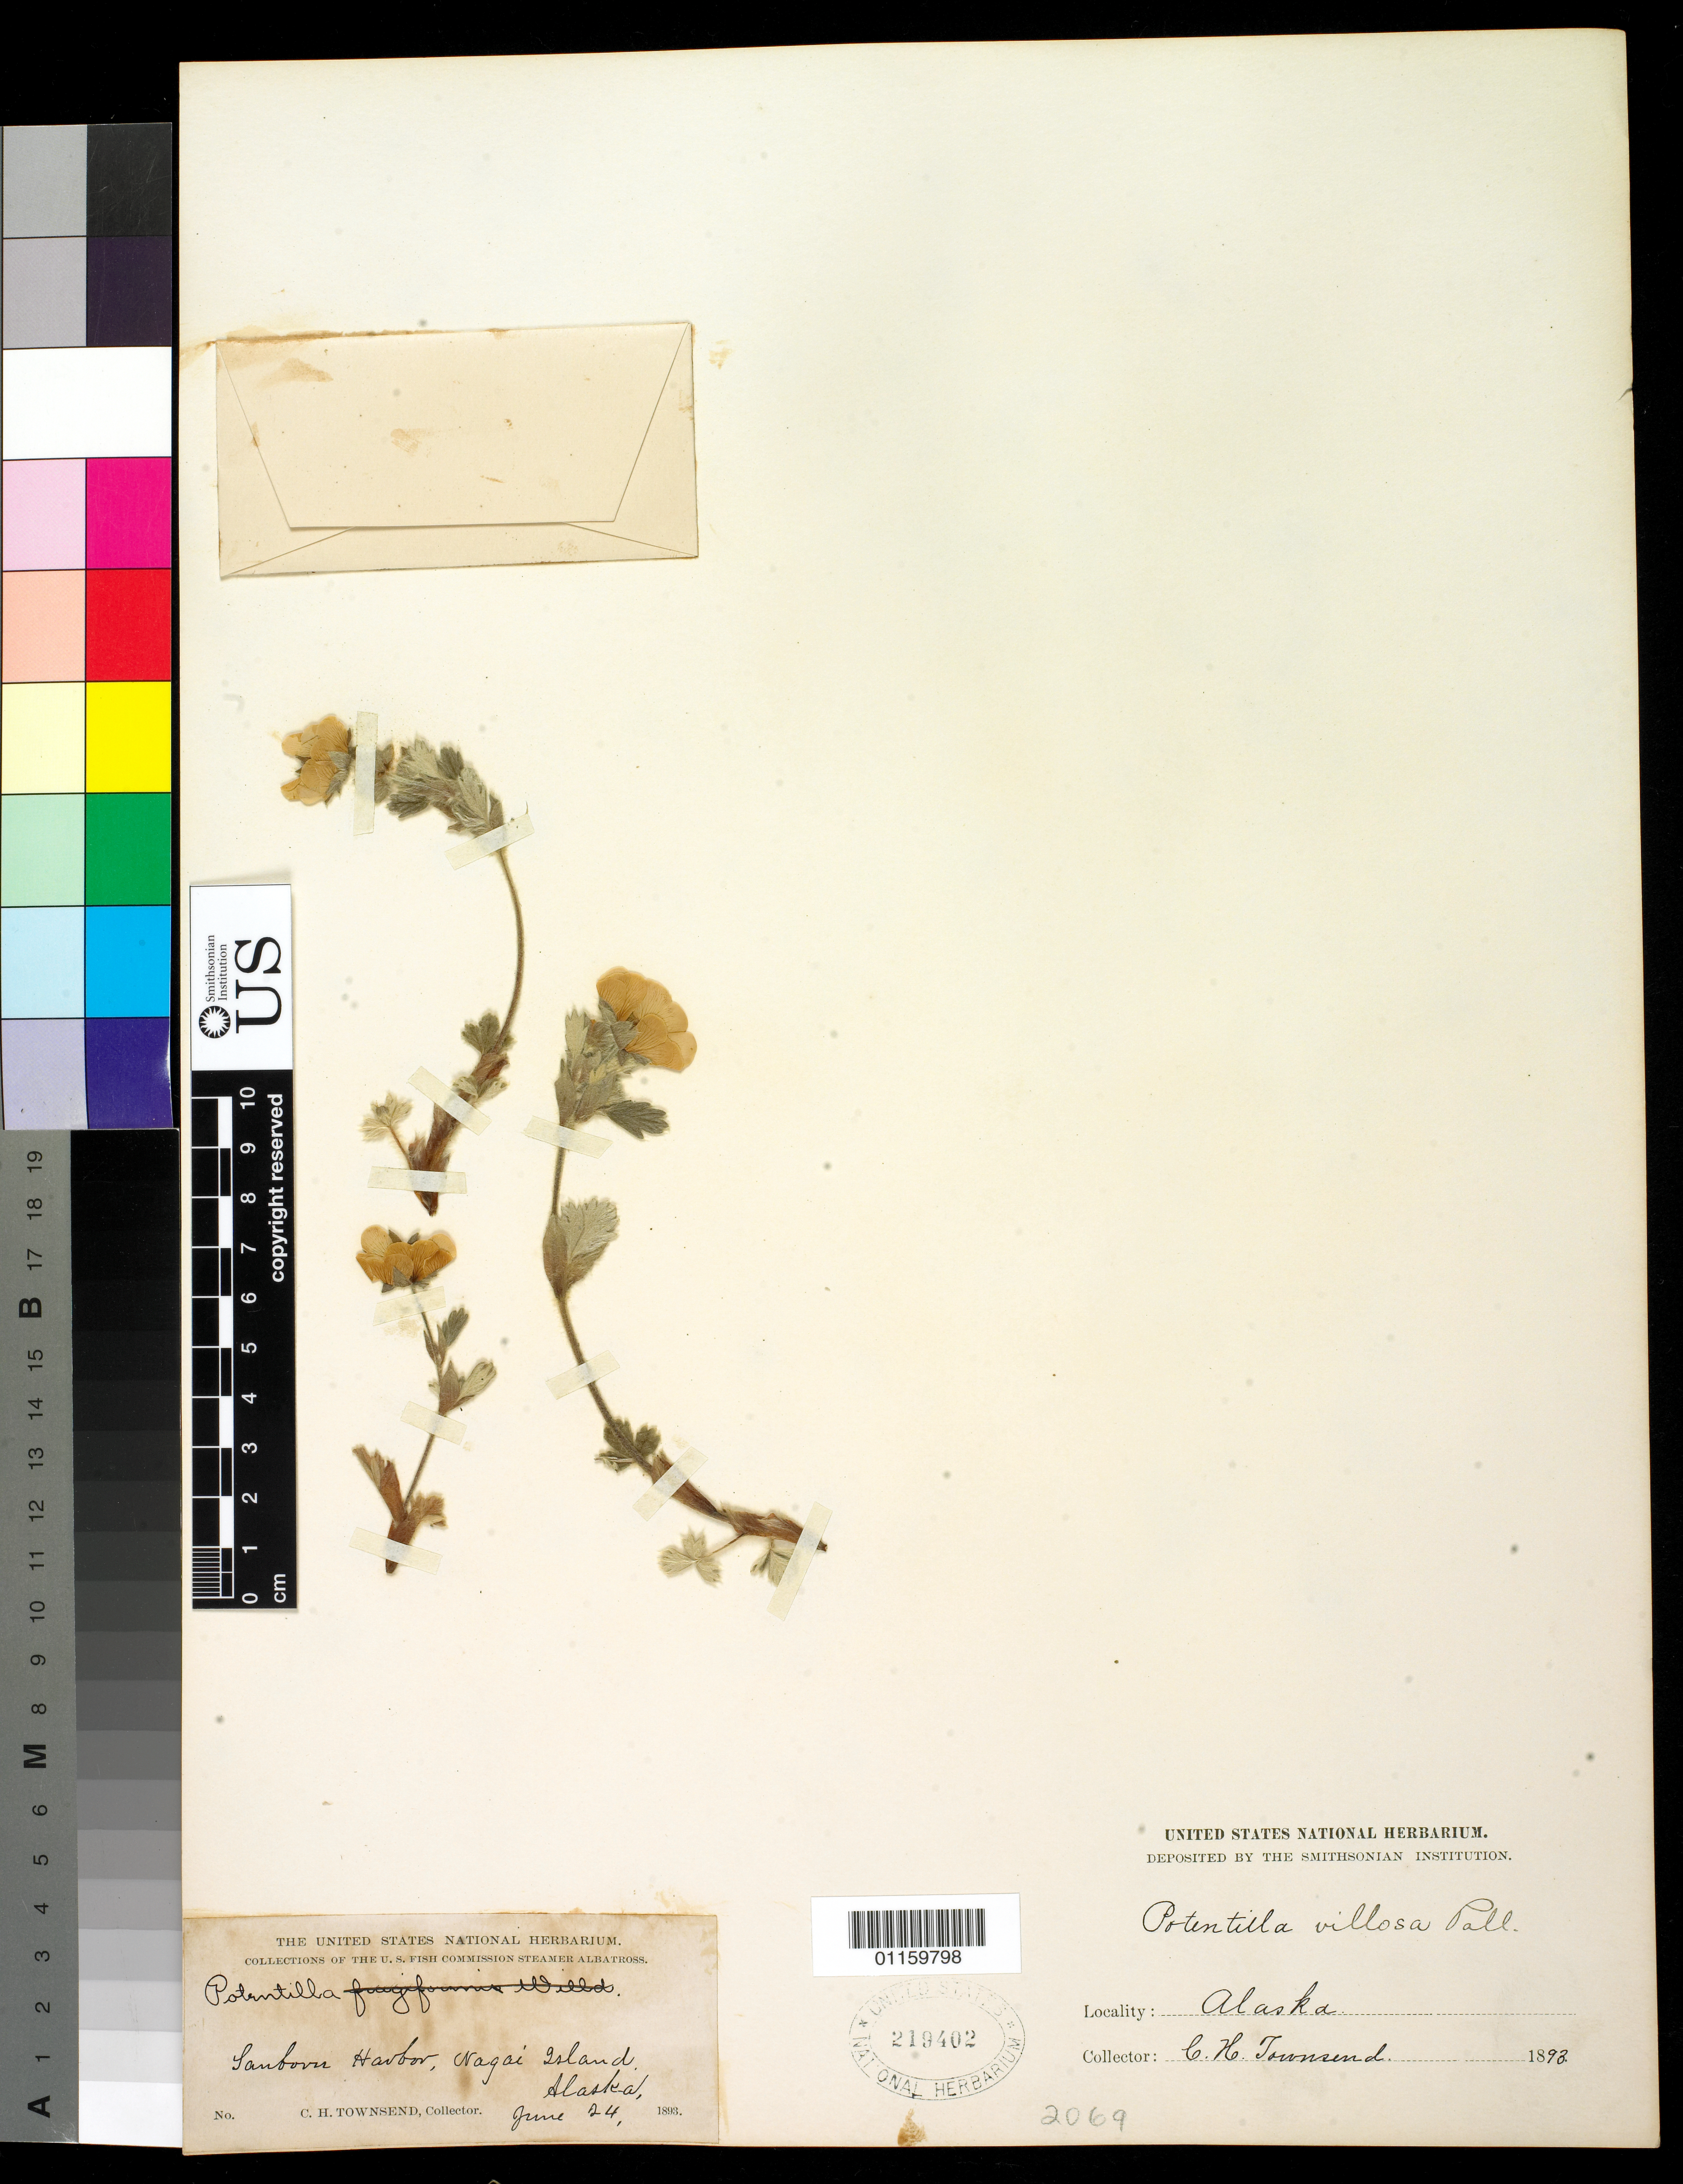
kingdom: Plantae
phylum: Tracheophyta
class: Magnoliopsida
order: Rosales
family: Rosaceae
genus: Potentilla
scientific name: Potentilla villosa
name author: Pall. ex Pursh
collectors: C. H. Townsend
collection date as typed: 24 Jun 1893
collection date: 1893-06-24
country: United States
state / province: Alaska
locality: Sanborn Harbor, Nagai Island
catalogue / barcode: US 219402